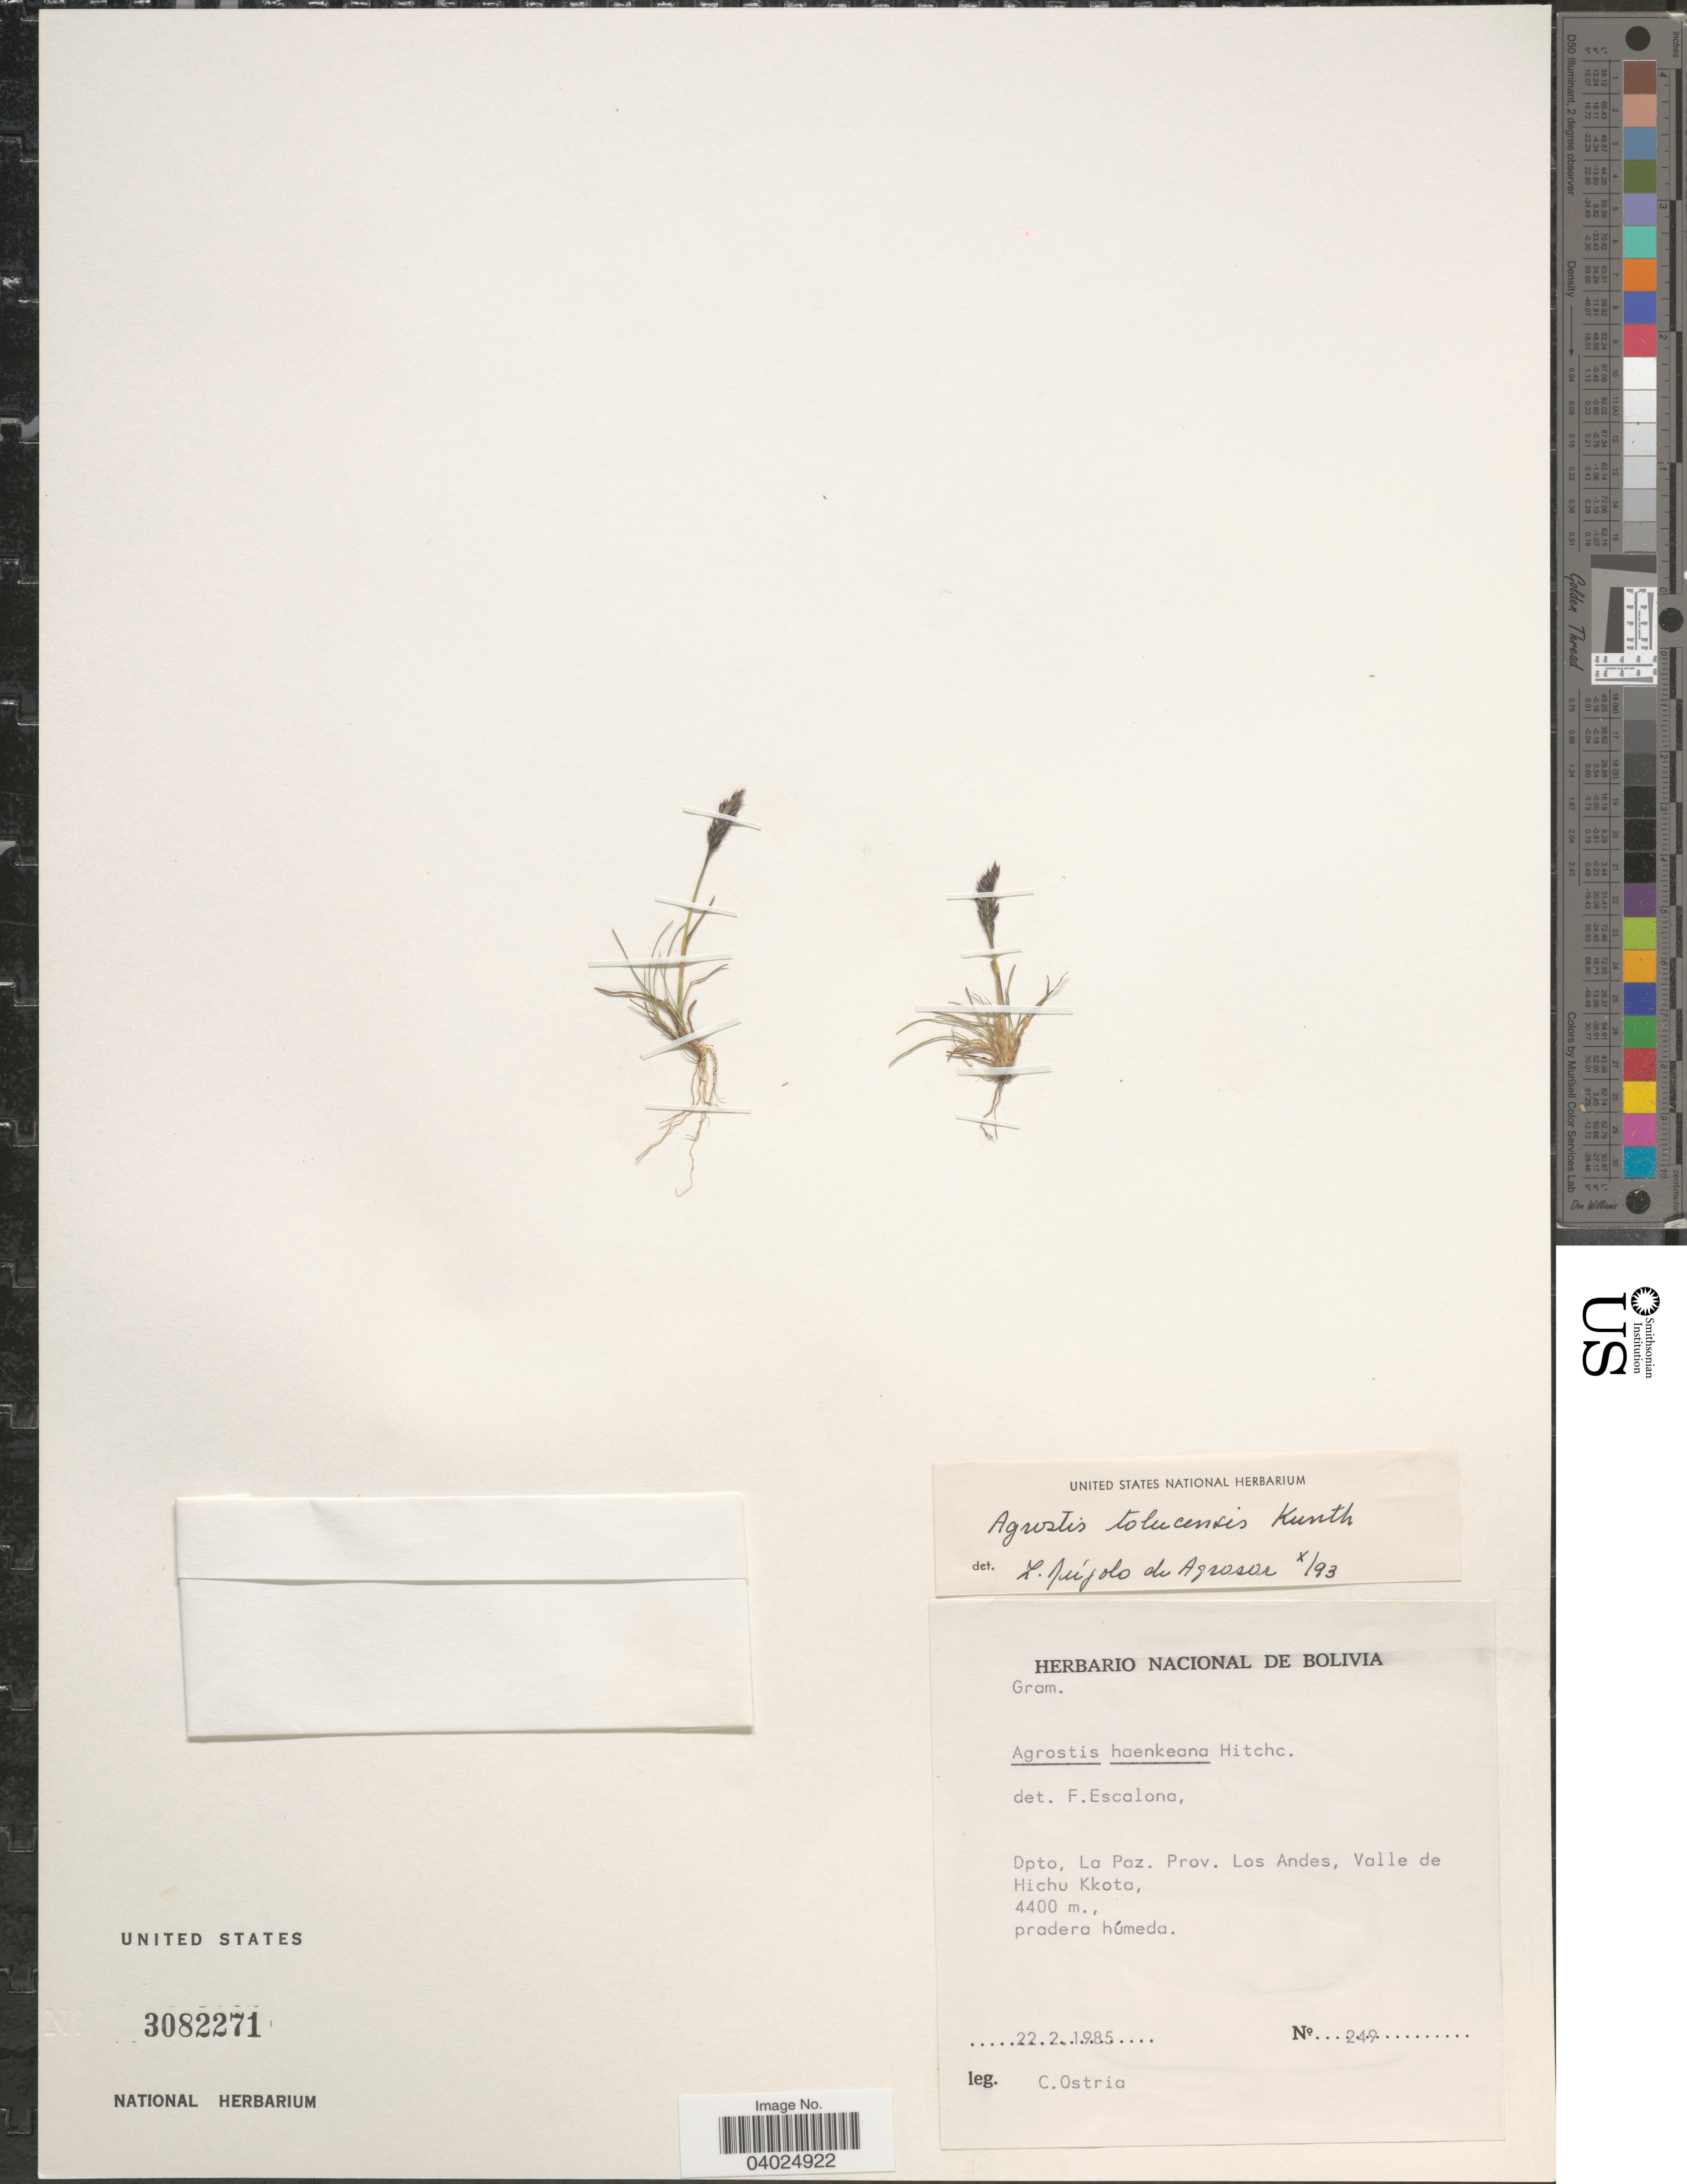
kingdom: Plantae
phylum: Tracheophyta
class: Liliopsida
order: Poales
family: Poaceae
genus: Agrostis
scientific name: Agrostis tolucensis Kunth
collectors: C. Ostria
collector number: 249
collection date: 1985-02-22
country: Bolivia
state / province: La Paz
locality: Dpto, La Paz. Prov. Los Andes, Valle de Hichu Kkota.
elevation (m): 4400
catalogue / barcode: US 3082271